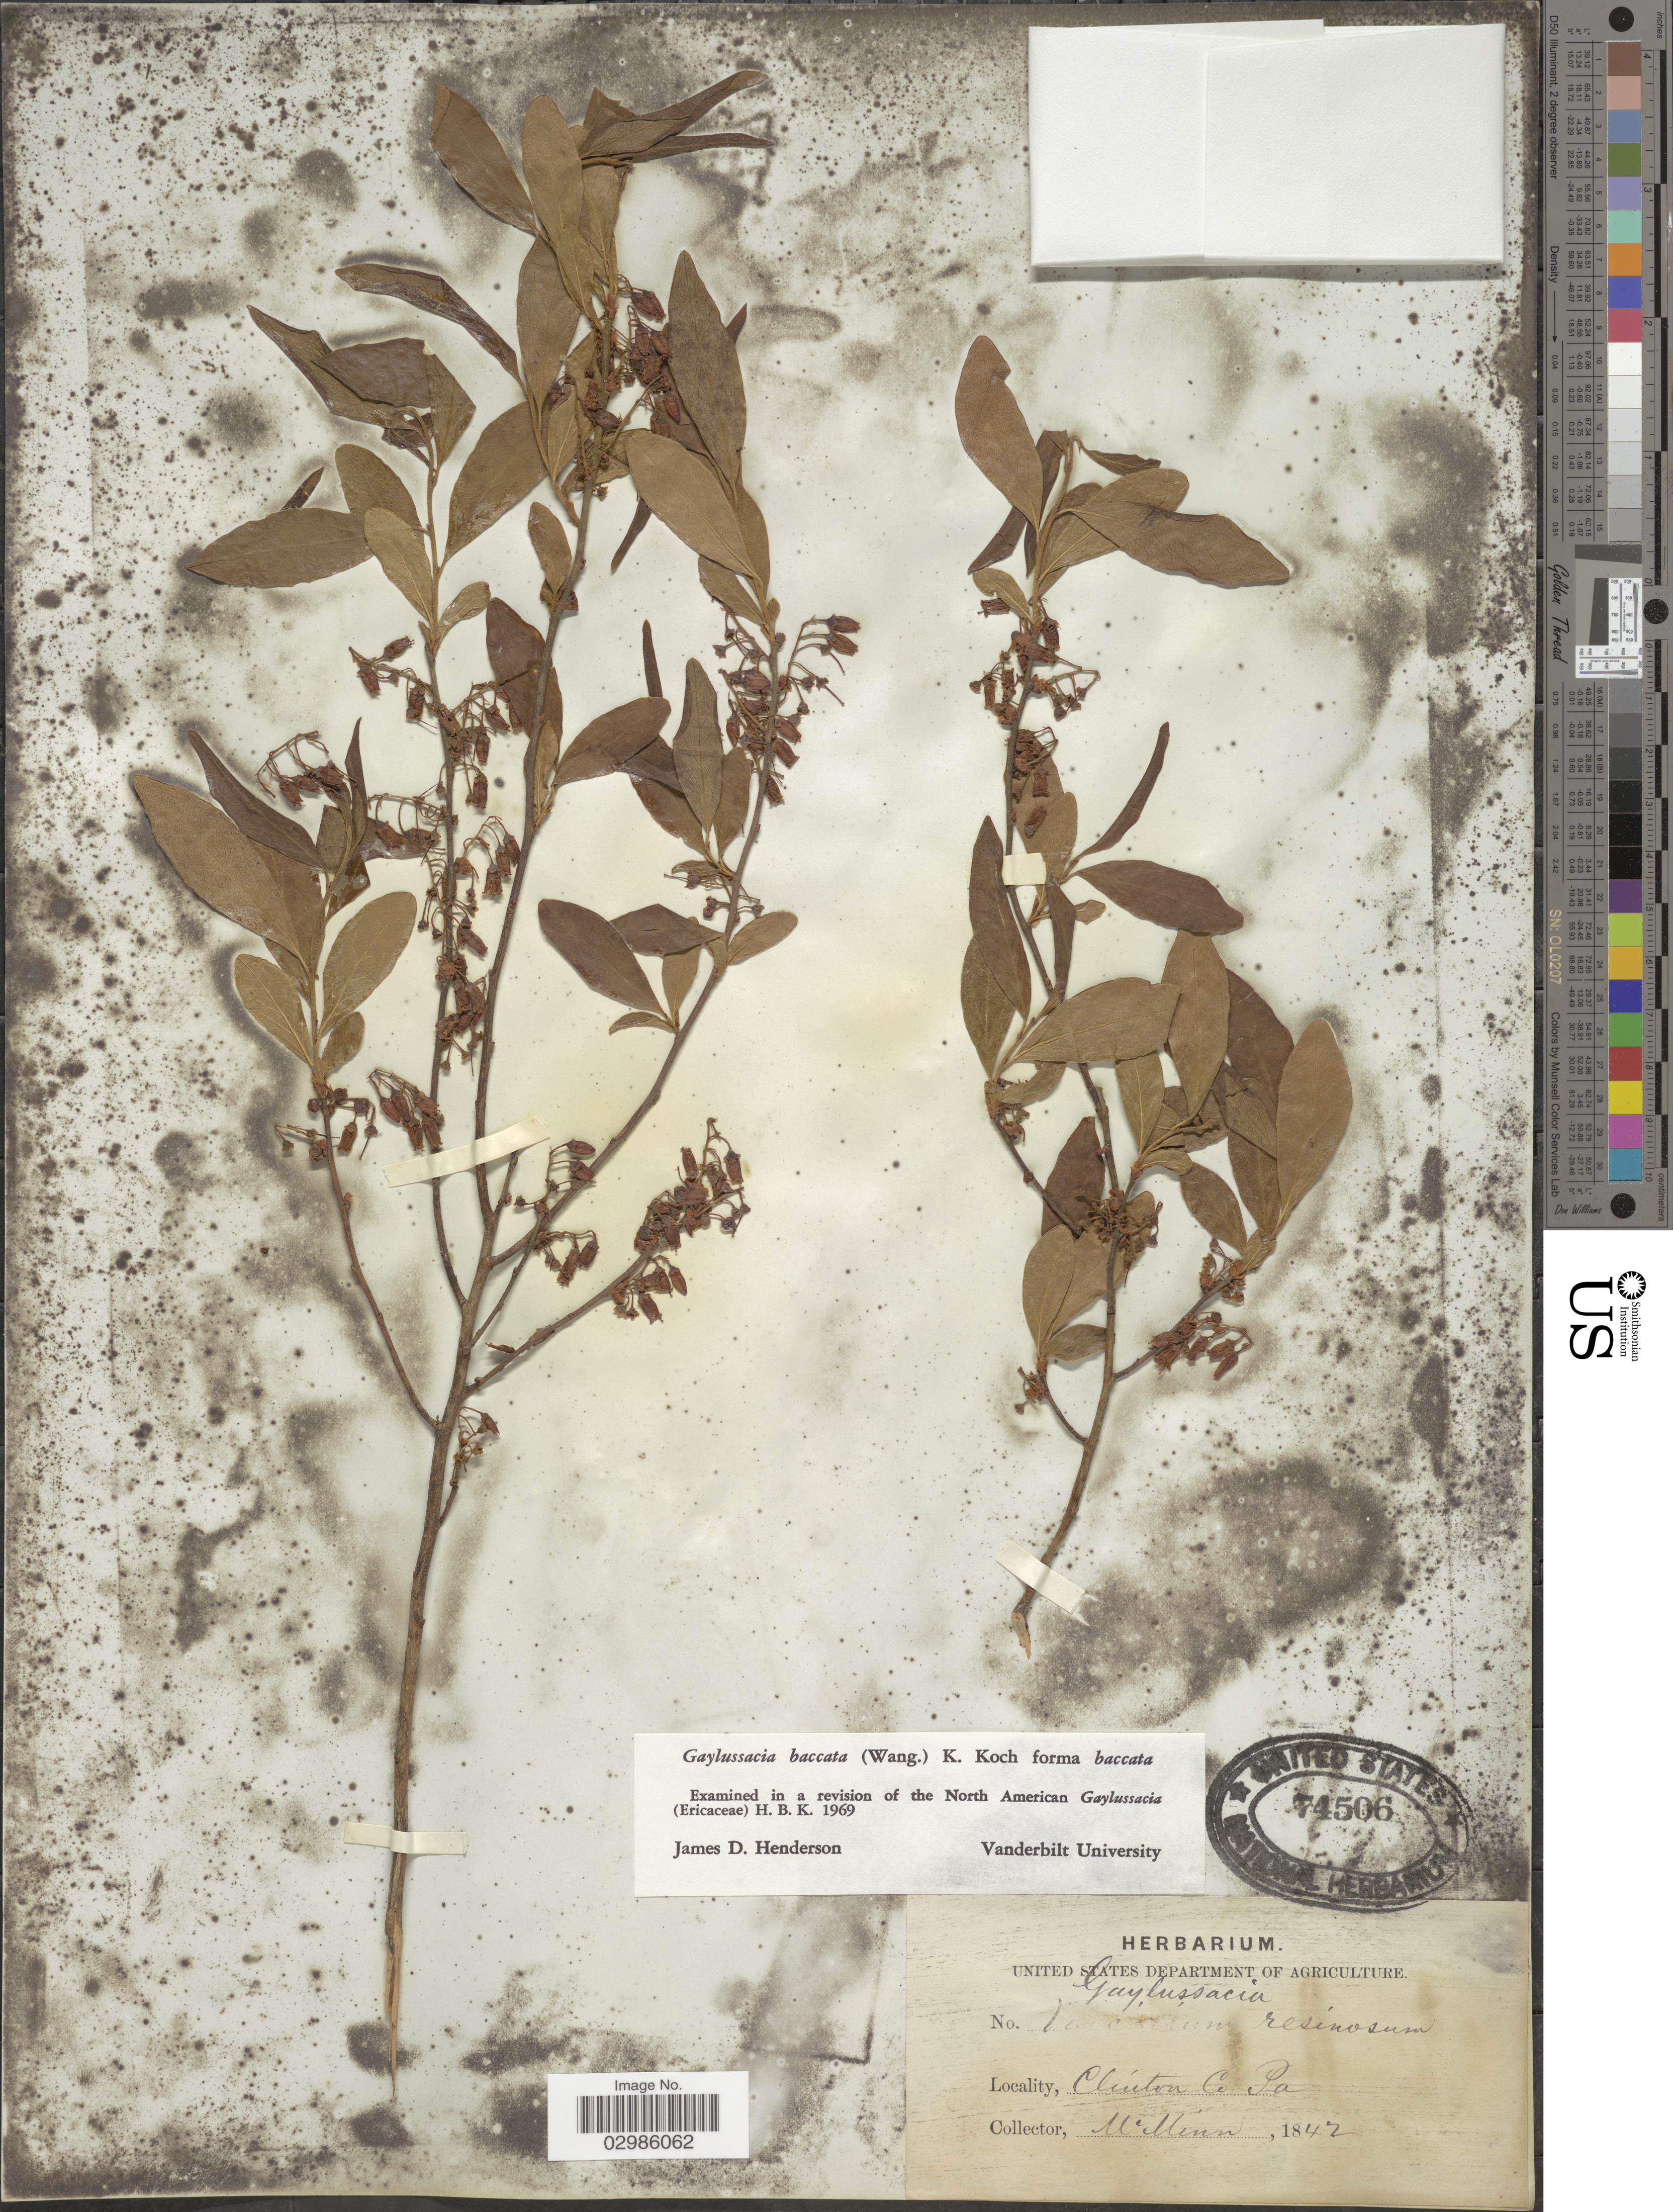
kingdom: Plantae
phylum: Tracheophyta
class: Magnoliopsida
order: Ericales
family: Ericaceae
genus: Gaylussacia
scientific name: Gaylussacia baccata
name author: (Wangenh.) K. Koch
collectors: McMinn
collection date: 1842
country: United States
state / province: Pennsylvania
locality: Clinton Co.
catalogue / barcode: US 74506